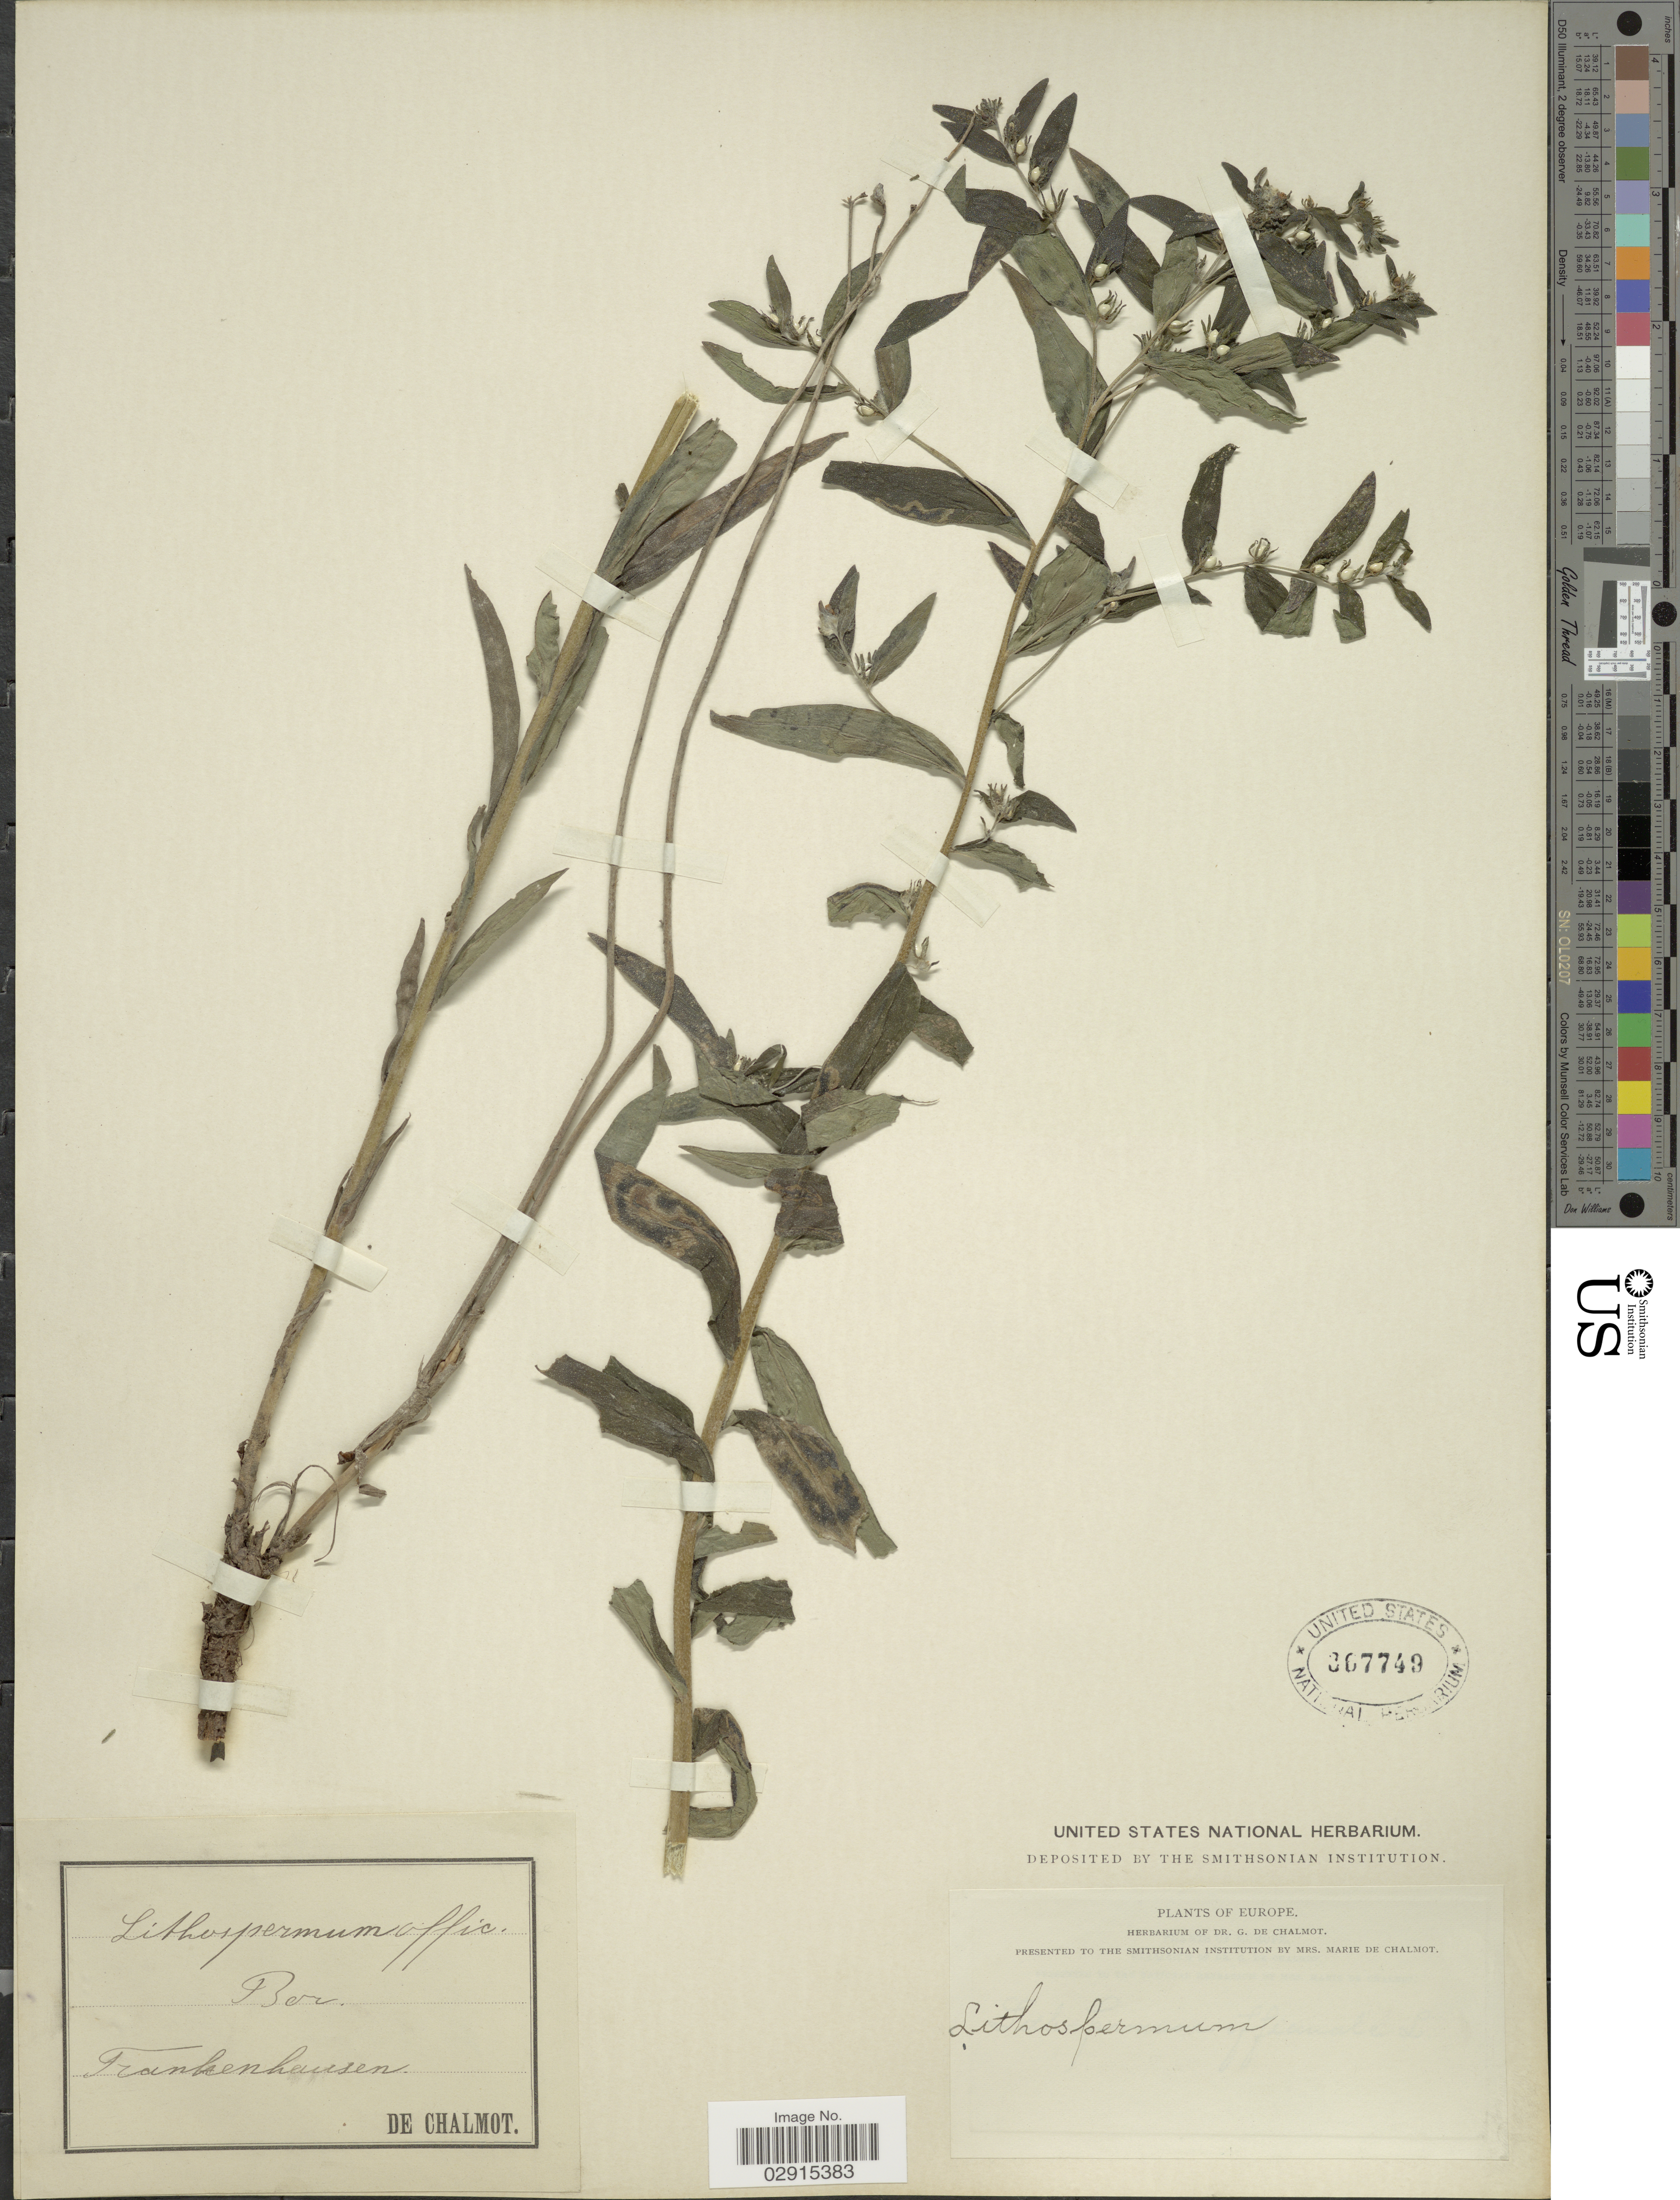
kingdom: Plantae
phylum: Tracheophyta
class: Magnoliopsida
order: Boraginales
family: Boraginaceae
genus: Lithospermum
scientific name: Lithospermum officinale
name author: L.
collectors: G. de Chalmot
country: Germany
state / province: Thuringia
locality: Frankenhausen. Europe.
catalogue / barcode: US 367749